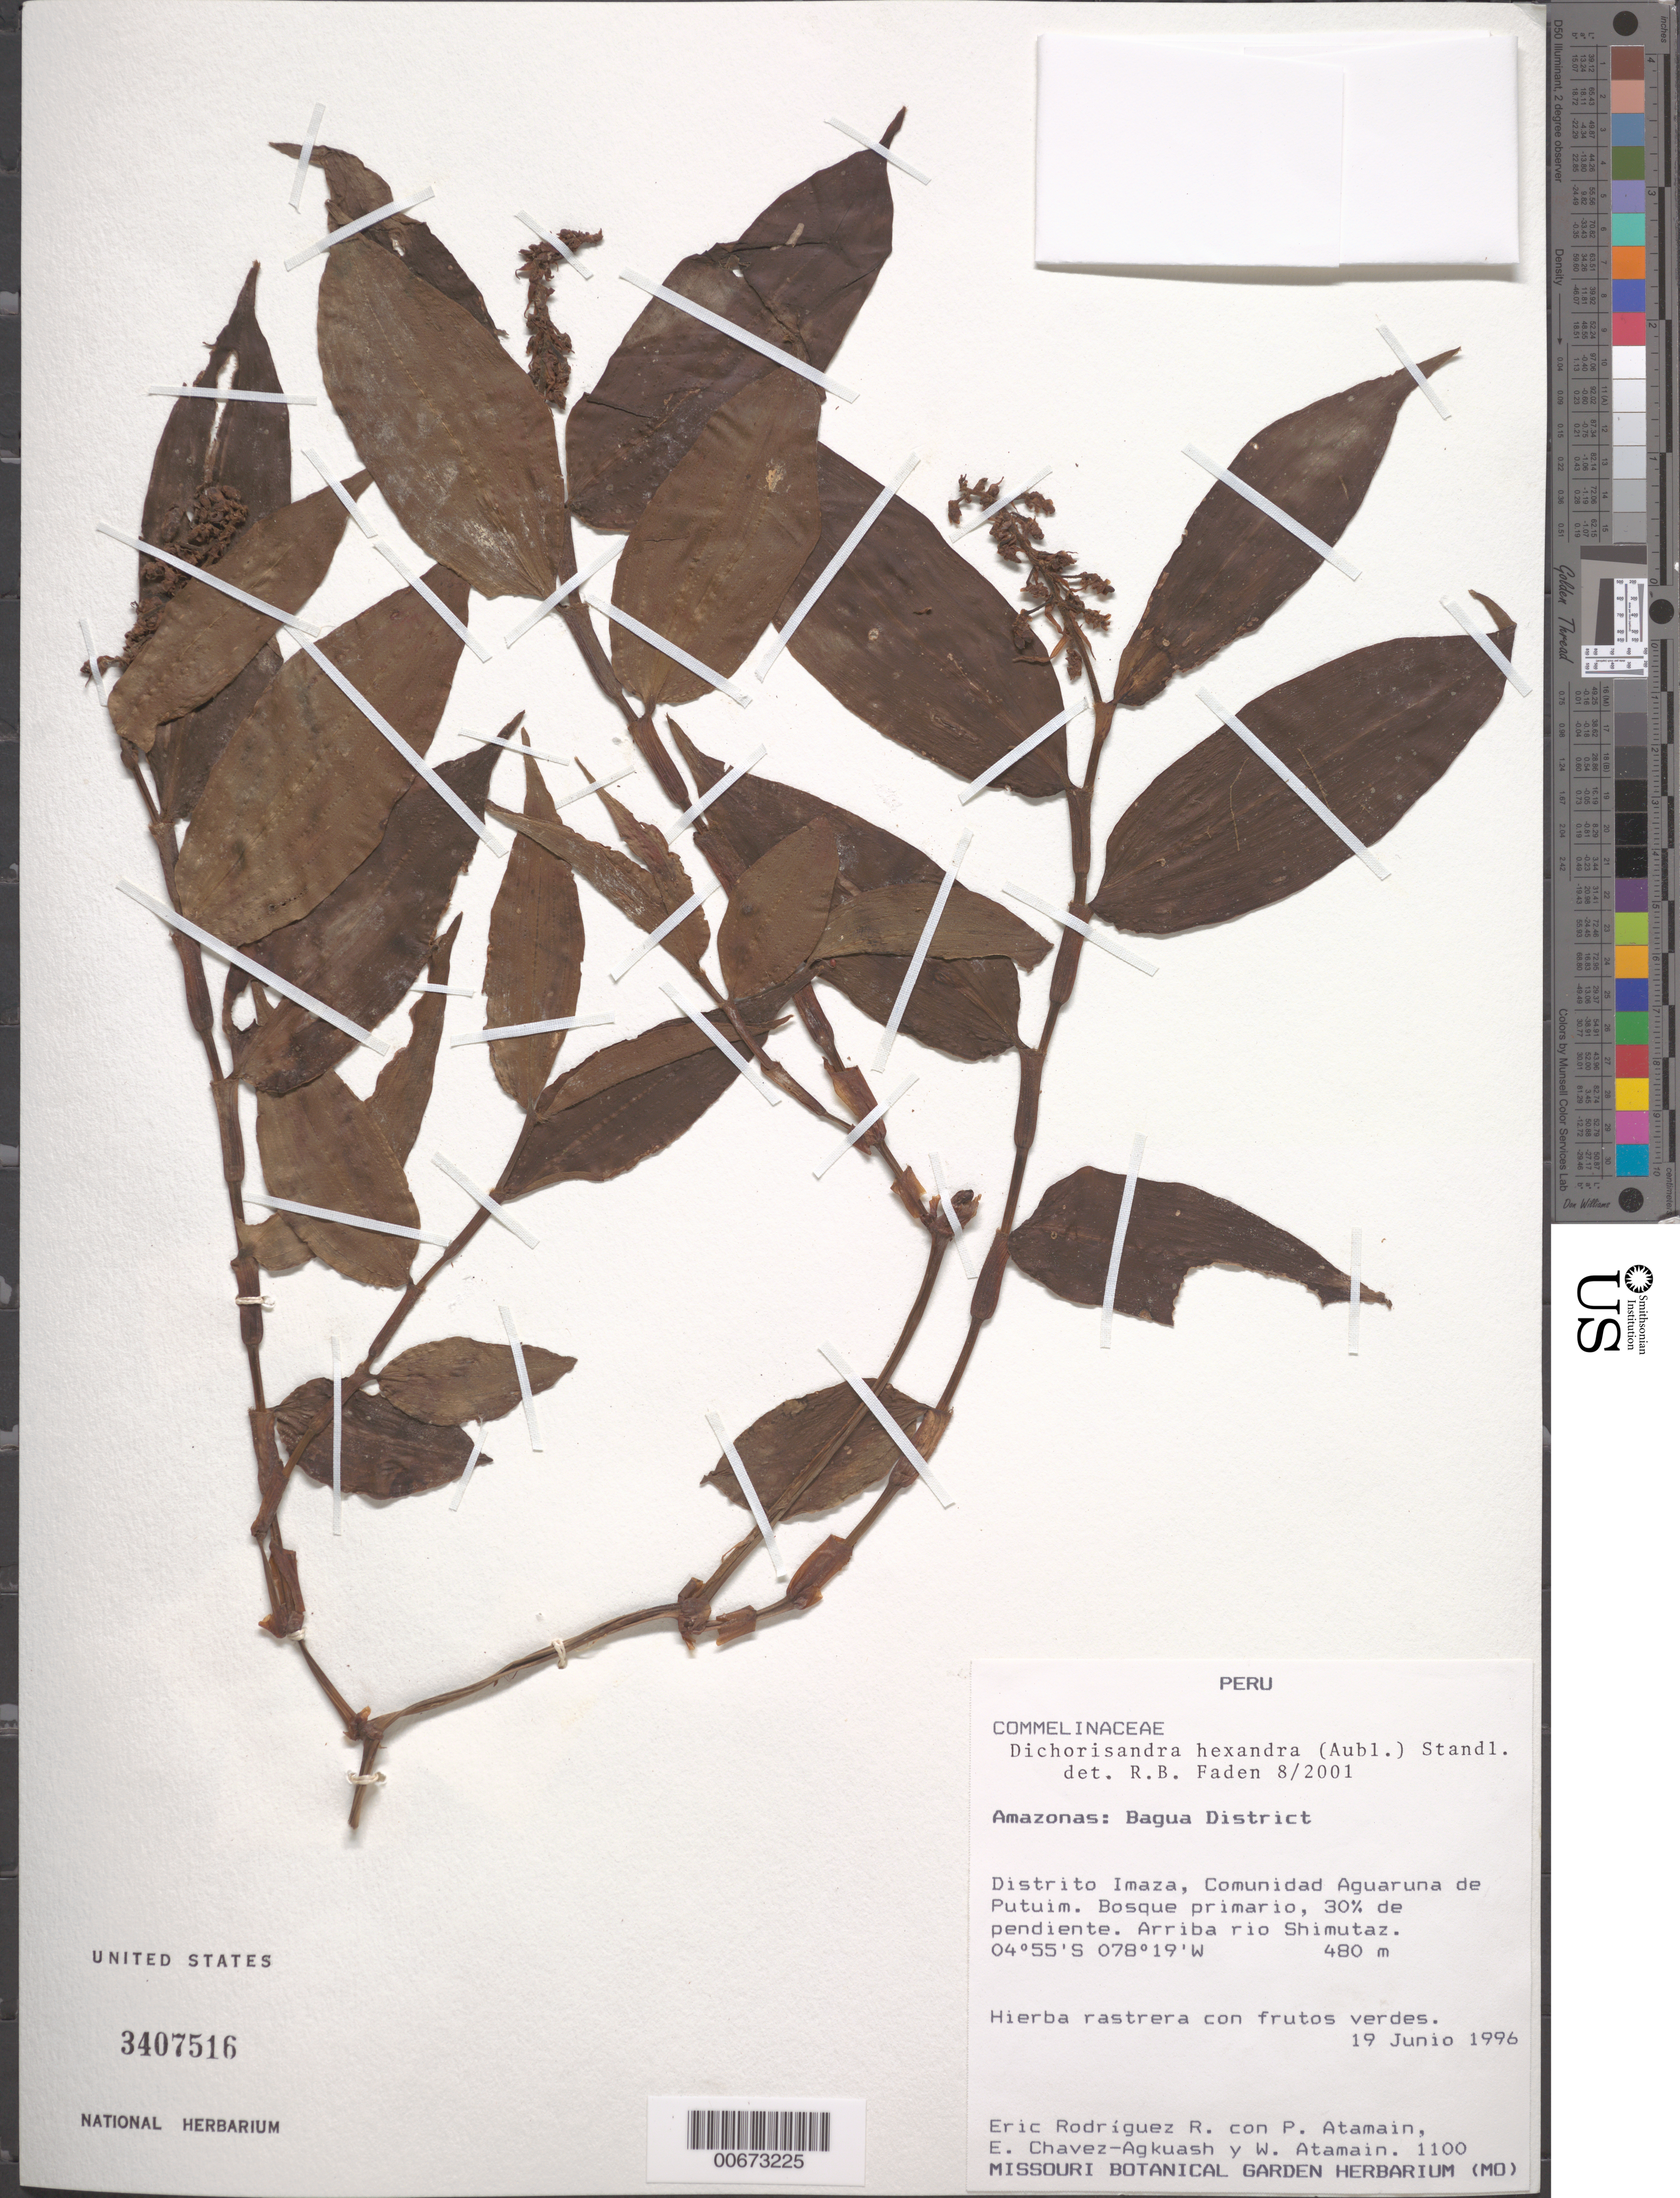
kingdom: Plantae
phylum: Tracheophyta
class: Liliopsida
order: Commelinales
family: Commelinaceae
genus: Dichorisandra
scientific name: Dichorisandra hexandra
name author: (Aubl.) Standl.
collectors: E. F. Rodrignez R., P. Atamain, E. Chavez-Agkuash & W. Atamain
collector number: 1100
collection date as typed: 19 Jun 1996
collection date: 1996-06-19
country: Peru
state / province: San Martín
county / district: Mariscal Cáceres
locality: Rio Huallaga, margen Derecha del; Balsa Probana; dtto. Tocache Nuevo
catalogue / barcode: US 3407516